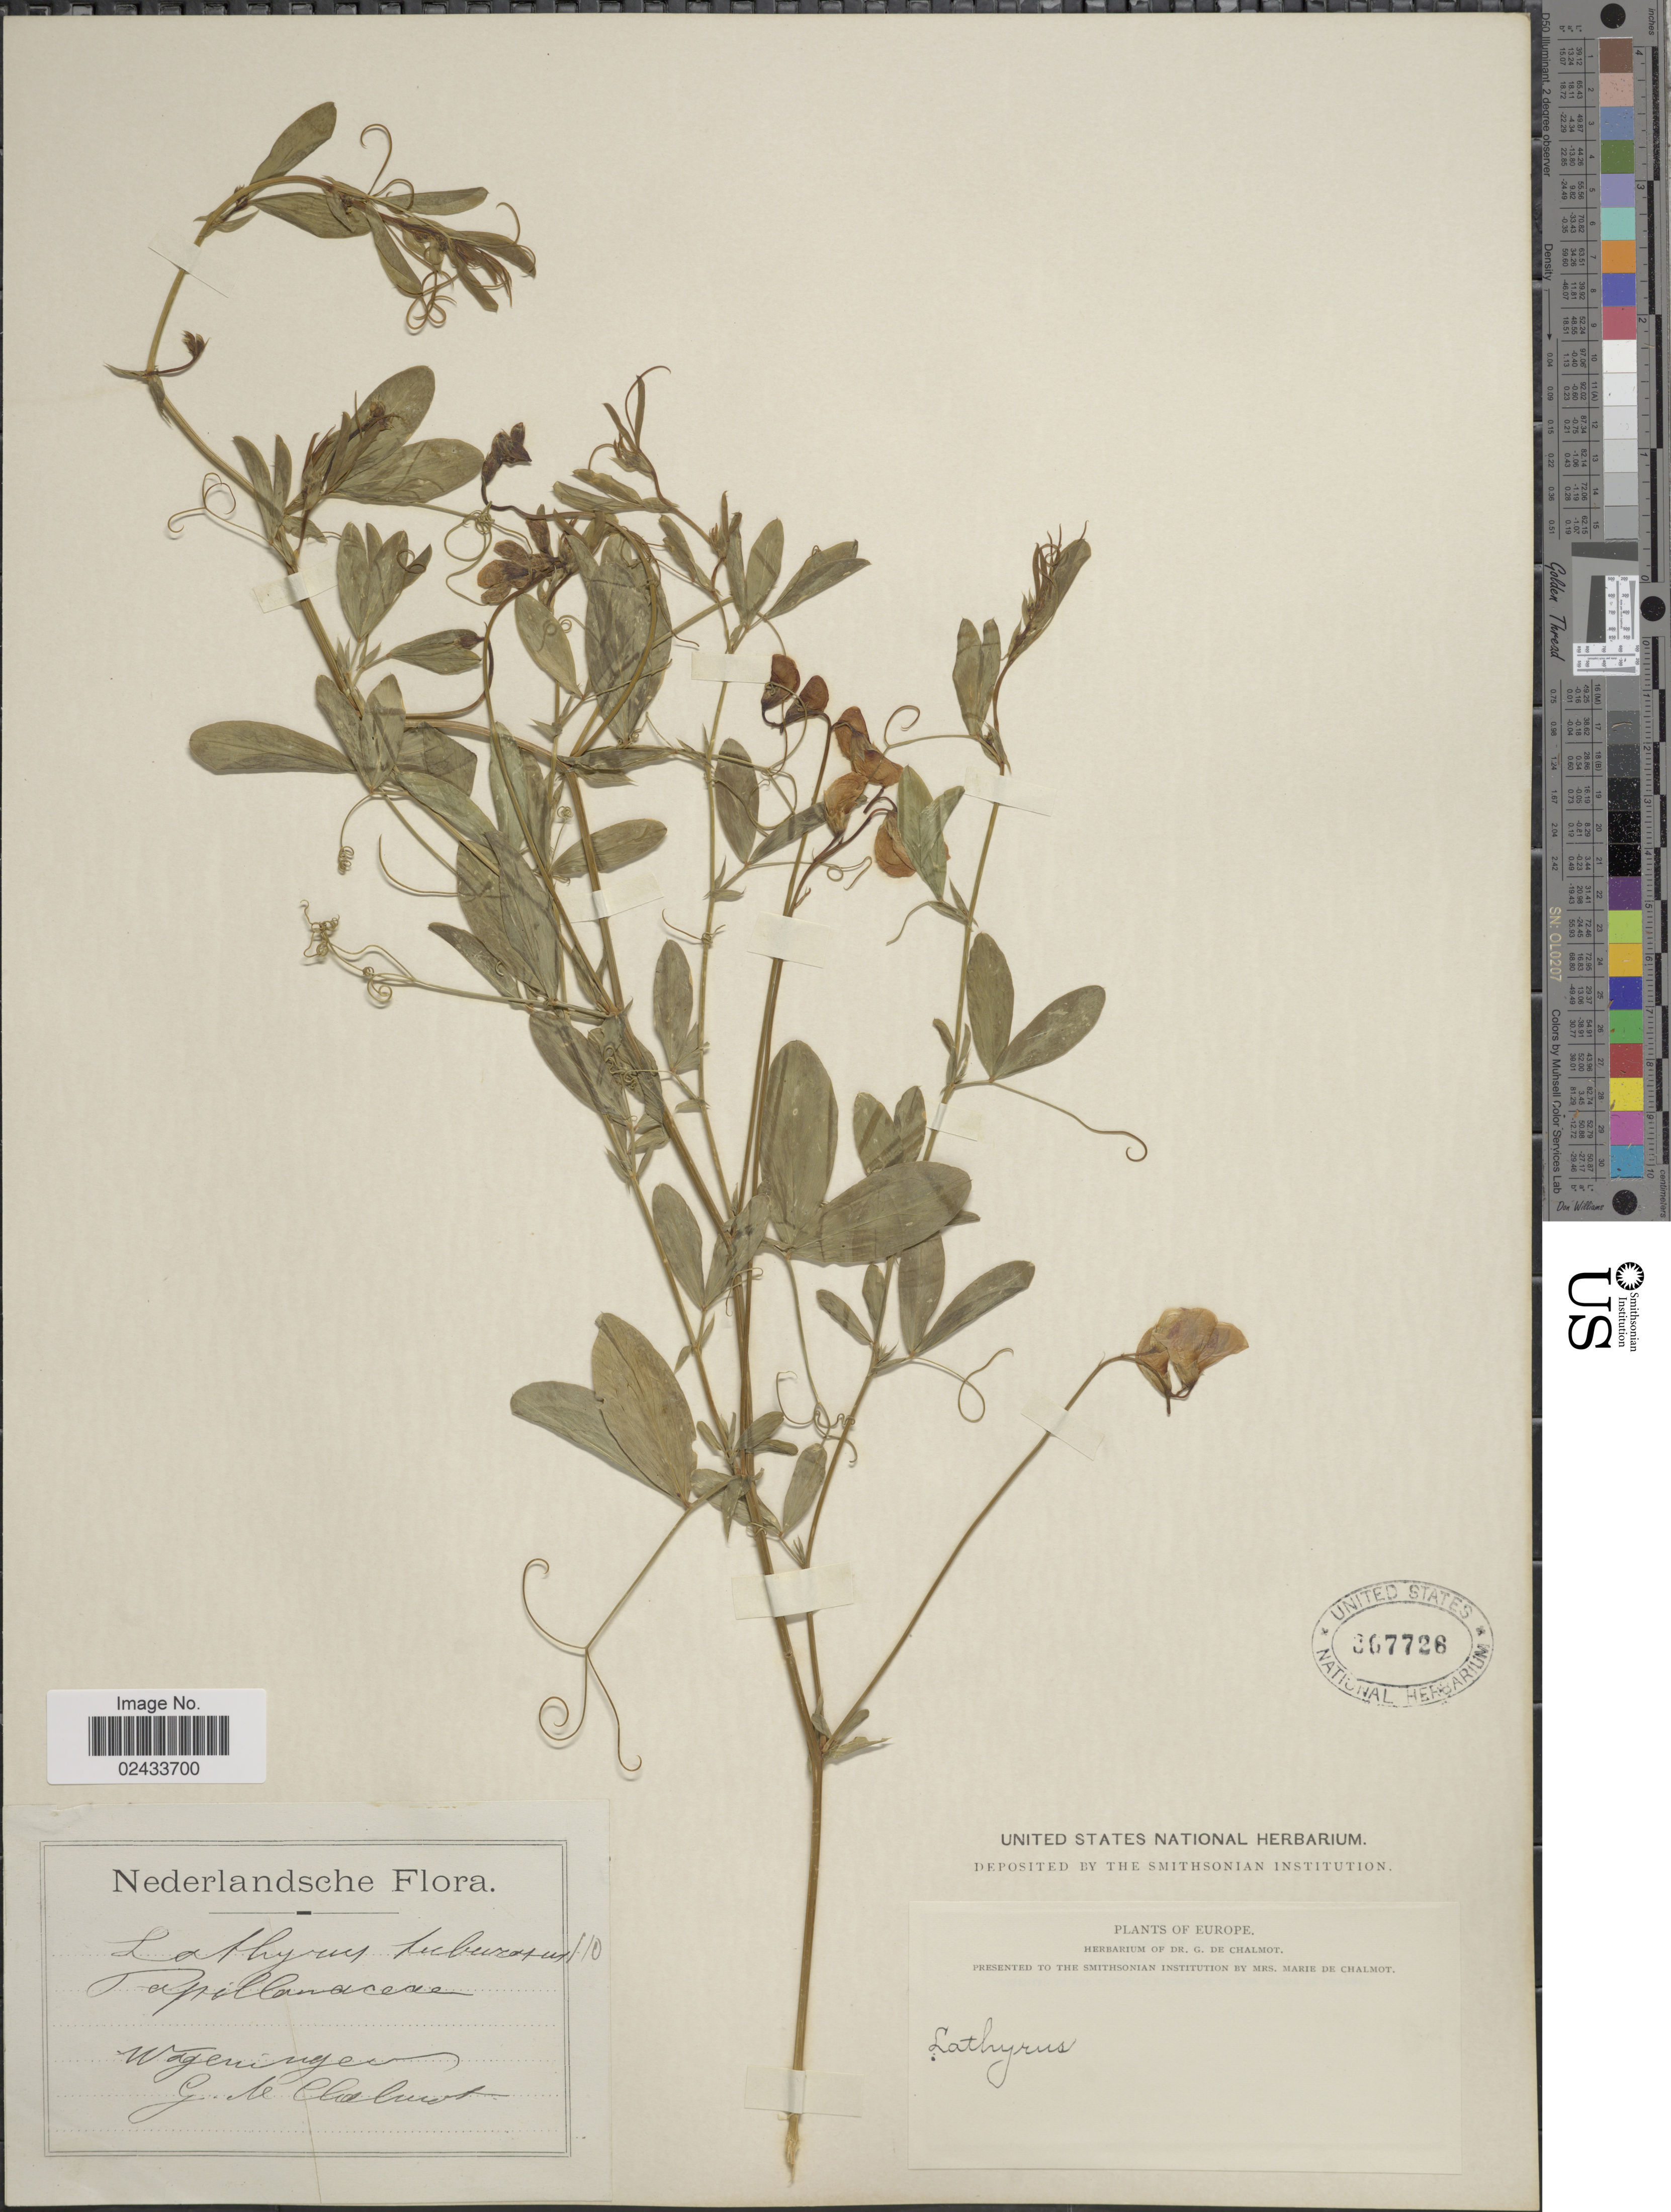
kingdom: Plantae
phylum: Tracheophyta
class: Magnoliopsida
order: Fabales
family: Fabaceae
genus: Lathyrus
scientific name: Lathyrus tuberosus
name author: L.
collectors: G. de Chalmot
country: Netherlands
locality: Wageningen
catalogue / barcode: US 367726